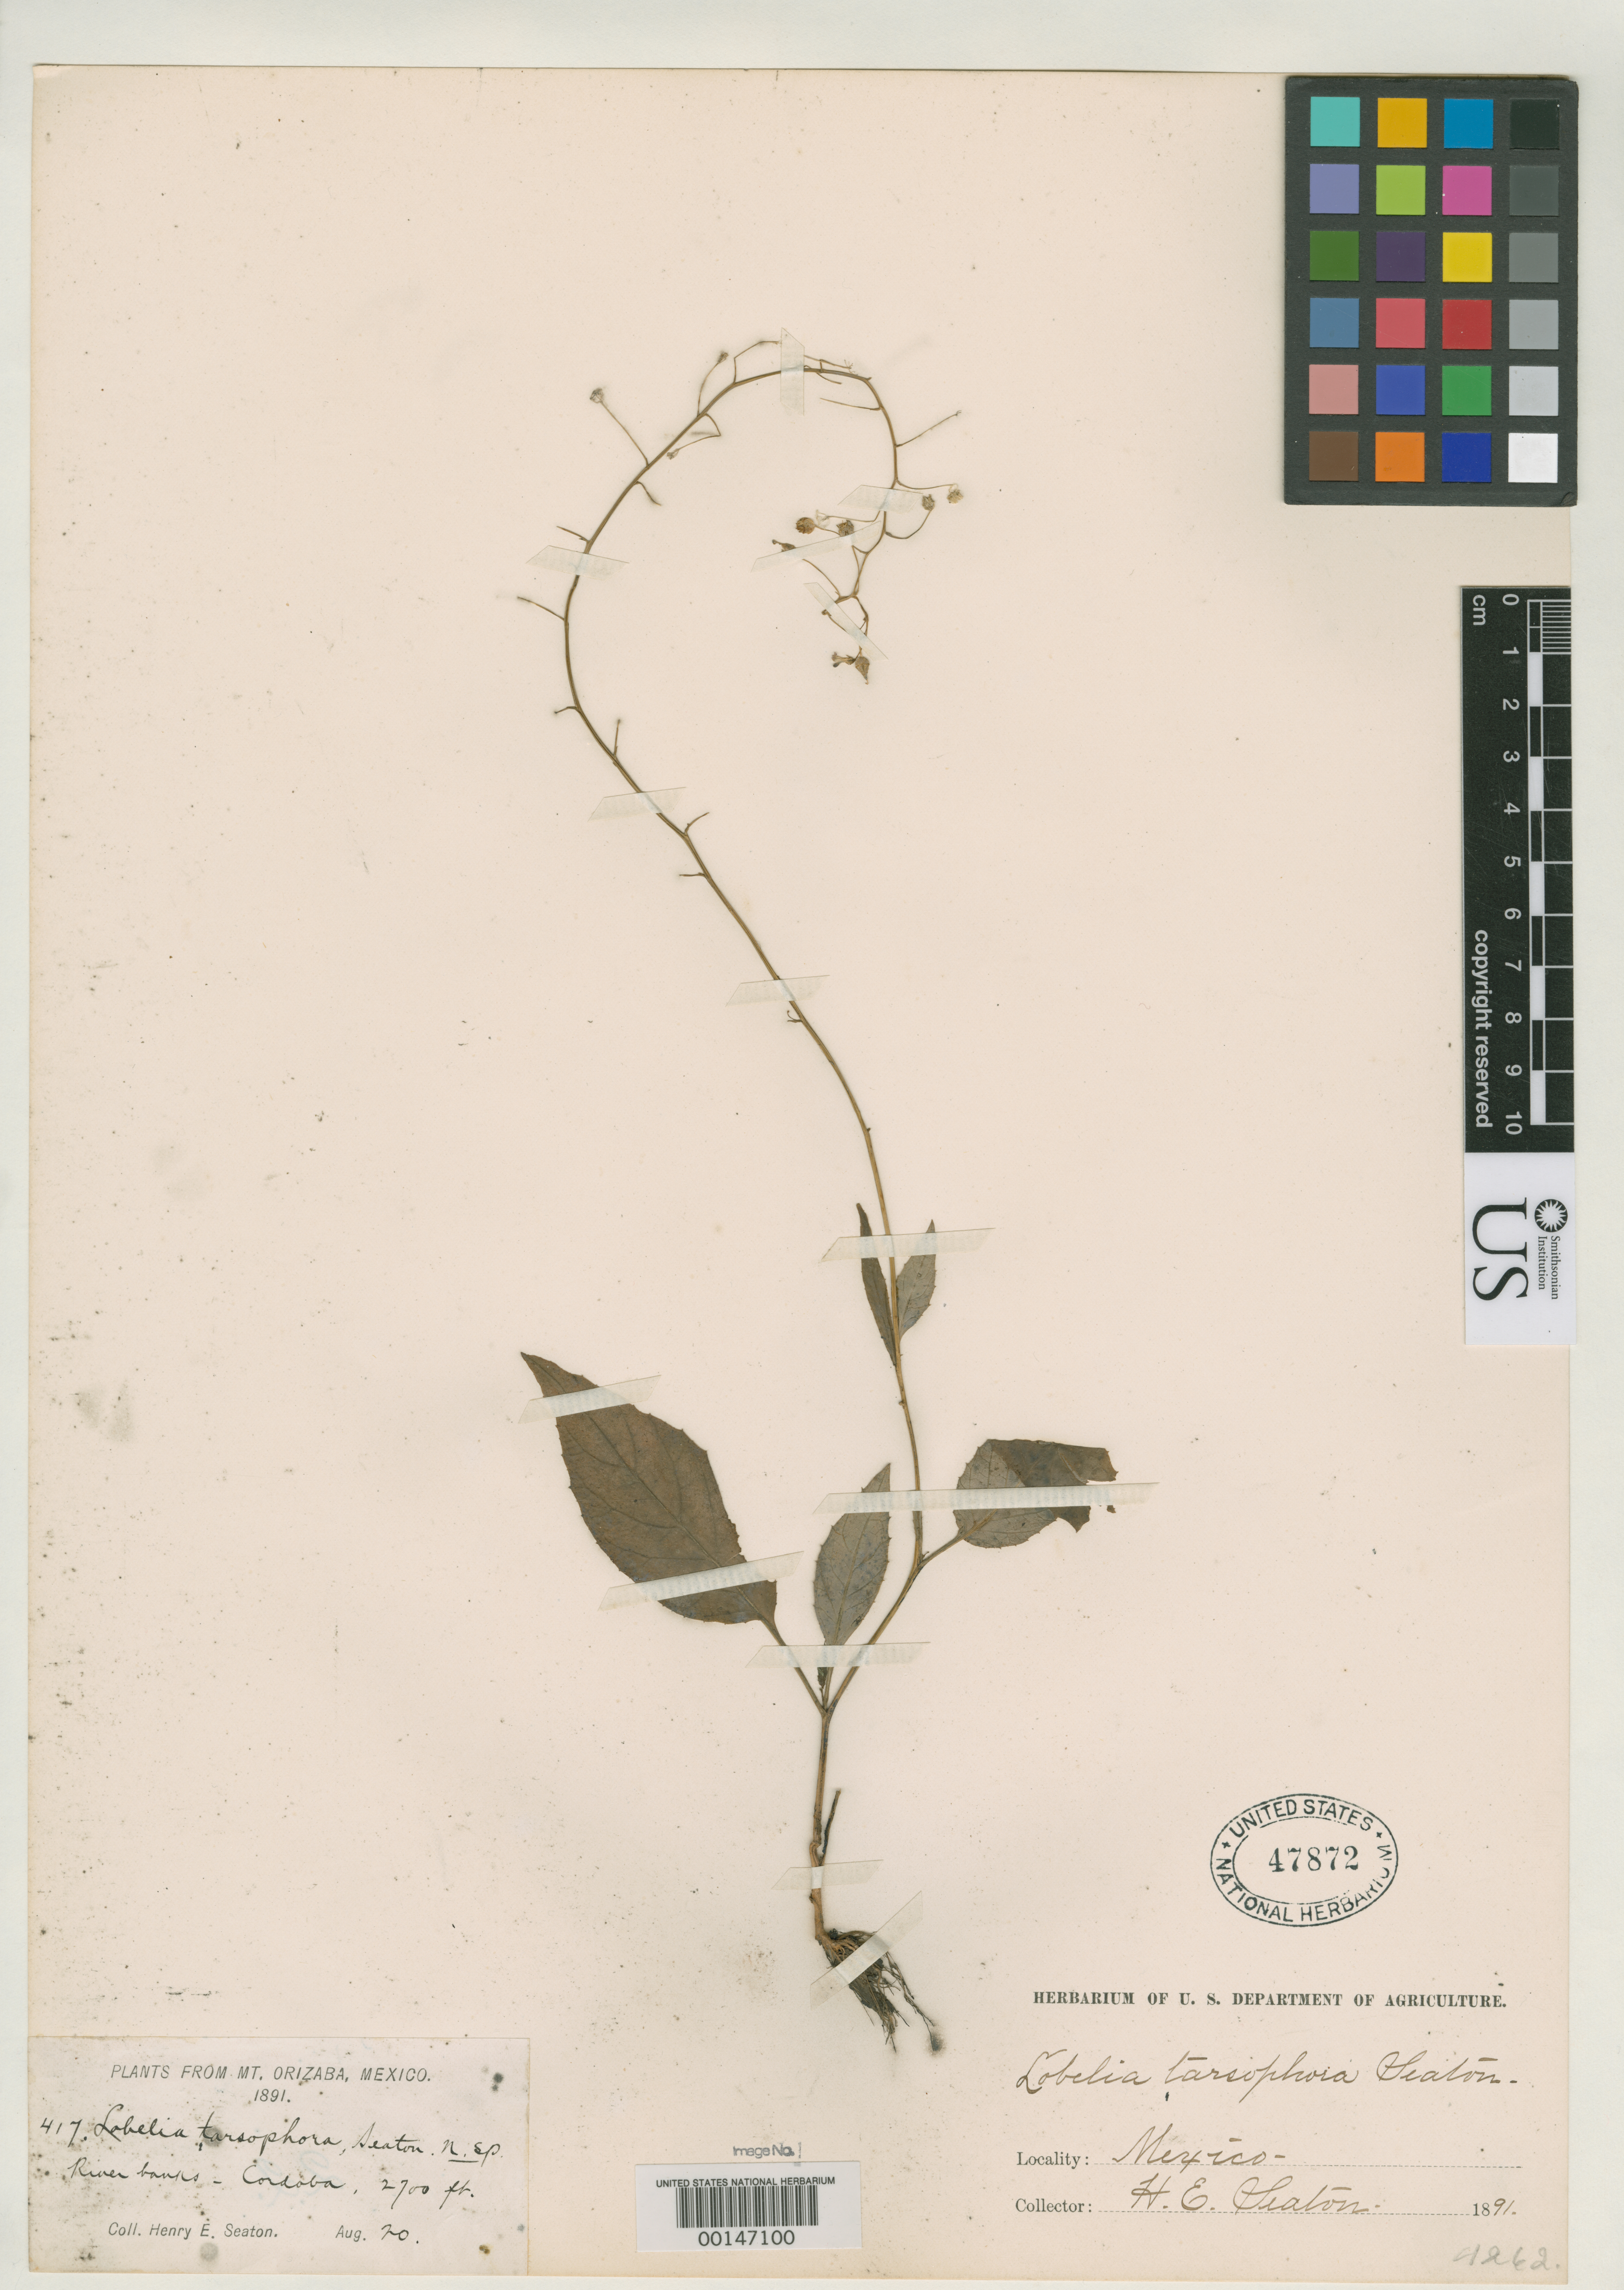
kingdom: Plantae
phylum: Tracheophyta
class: Magnoliopsida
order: Asterales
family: Campanulaceae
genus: Lobelia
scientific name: Lobelia tarsophora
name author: Seaton ex Greenm.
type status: Isotype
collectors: H. E. Seaton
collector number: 417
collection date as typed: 20 Aug 1891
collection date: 1891-08-20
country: Mexico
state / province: Veracruz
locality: Near Córdoba.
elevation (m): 823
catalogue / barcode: US 47872